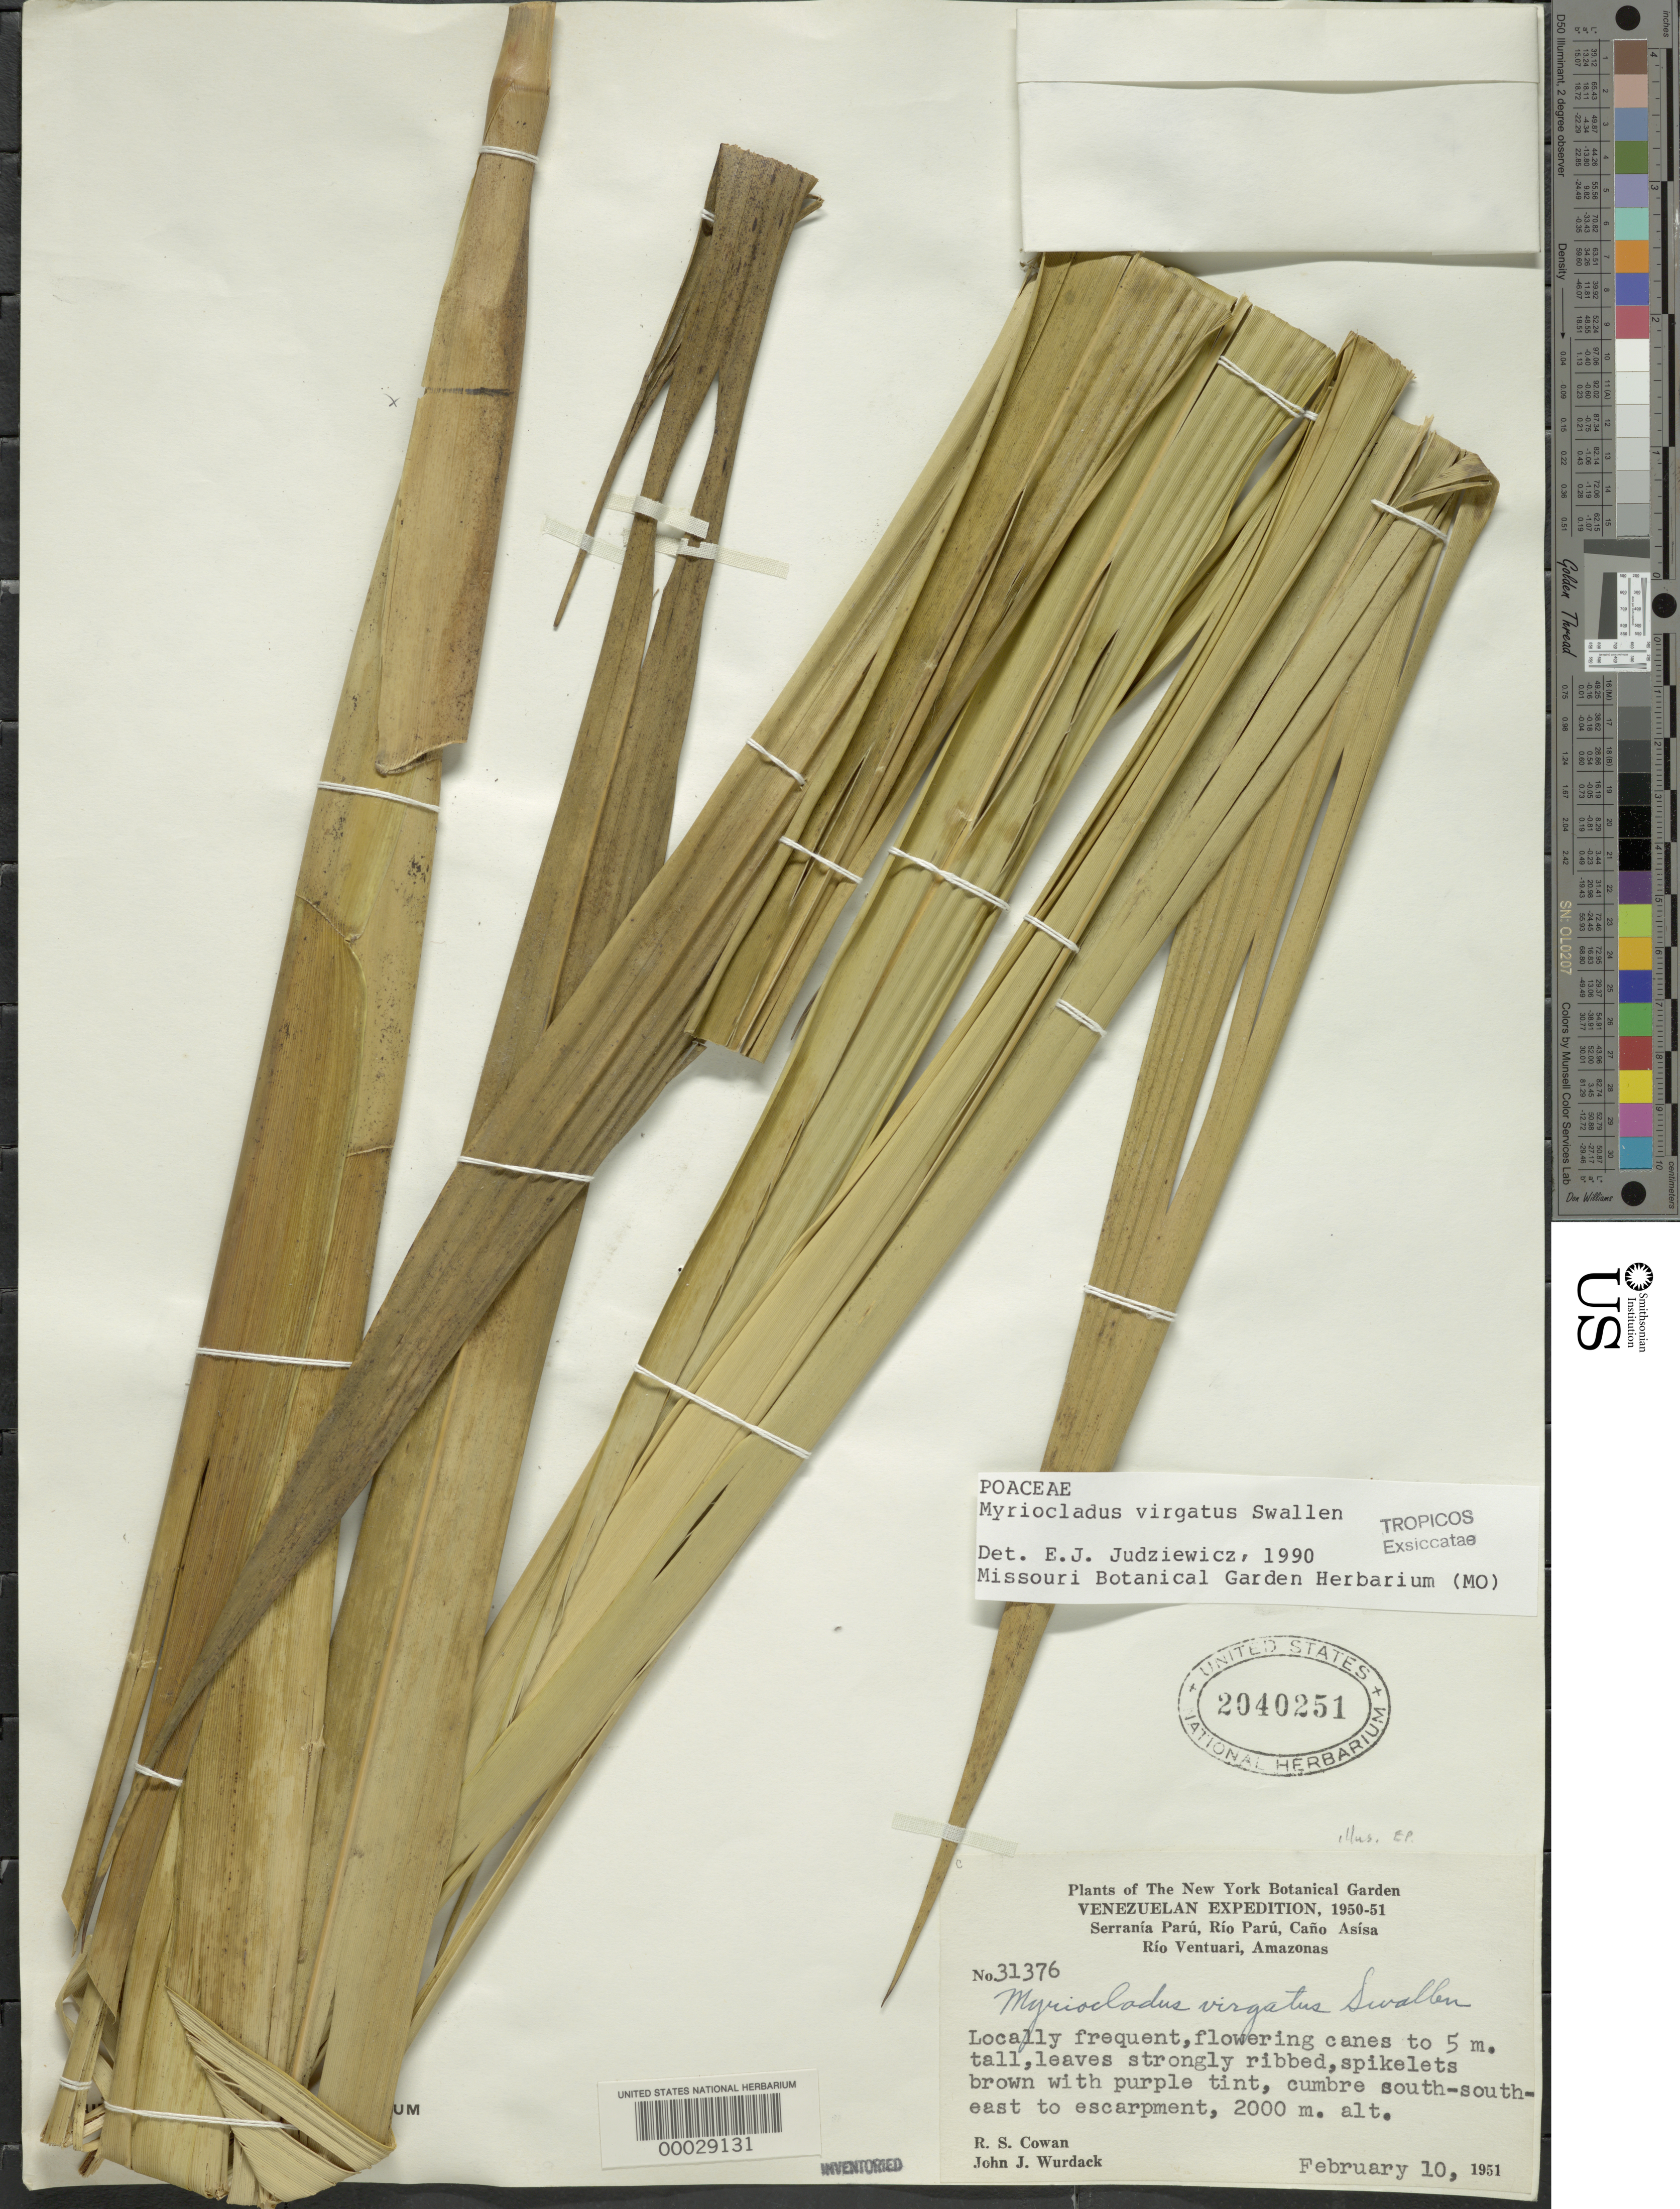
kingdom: Plantae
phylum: Tracheophyta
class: Liliopsida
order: Poales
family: Poaceae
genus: Myriocladus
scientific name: Myriocladus virgatus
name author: Swallen in Steyerm.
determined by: Judziewicz, E. J.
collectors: R. S. Cowan & J. J. Wurdack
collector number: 31376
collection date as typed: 10 Feb 1951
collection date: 1951-02-10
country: Venezuela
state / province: Amazonas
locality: Serrania paru, Rio Paru, rio ventuari, cumbre sse to escarpment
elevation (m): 2000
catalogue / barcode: US 2040251